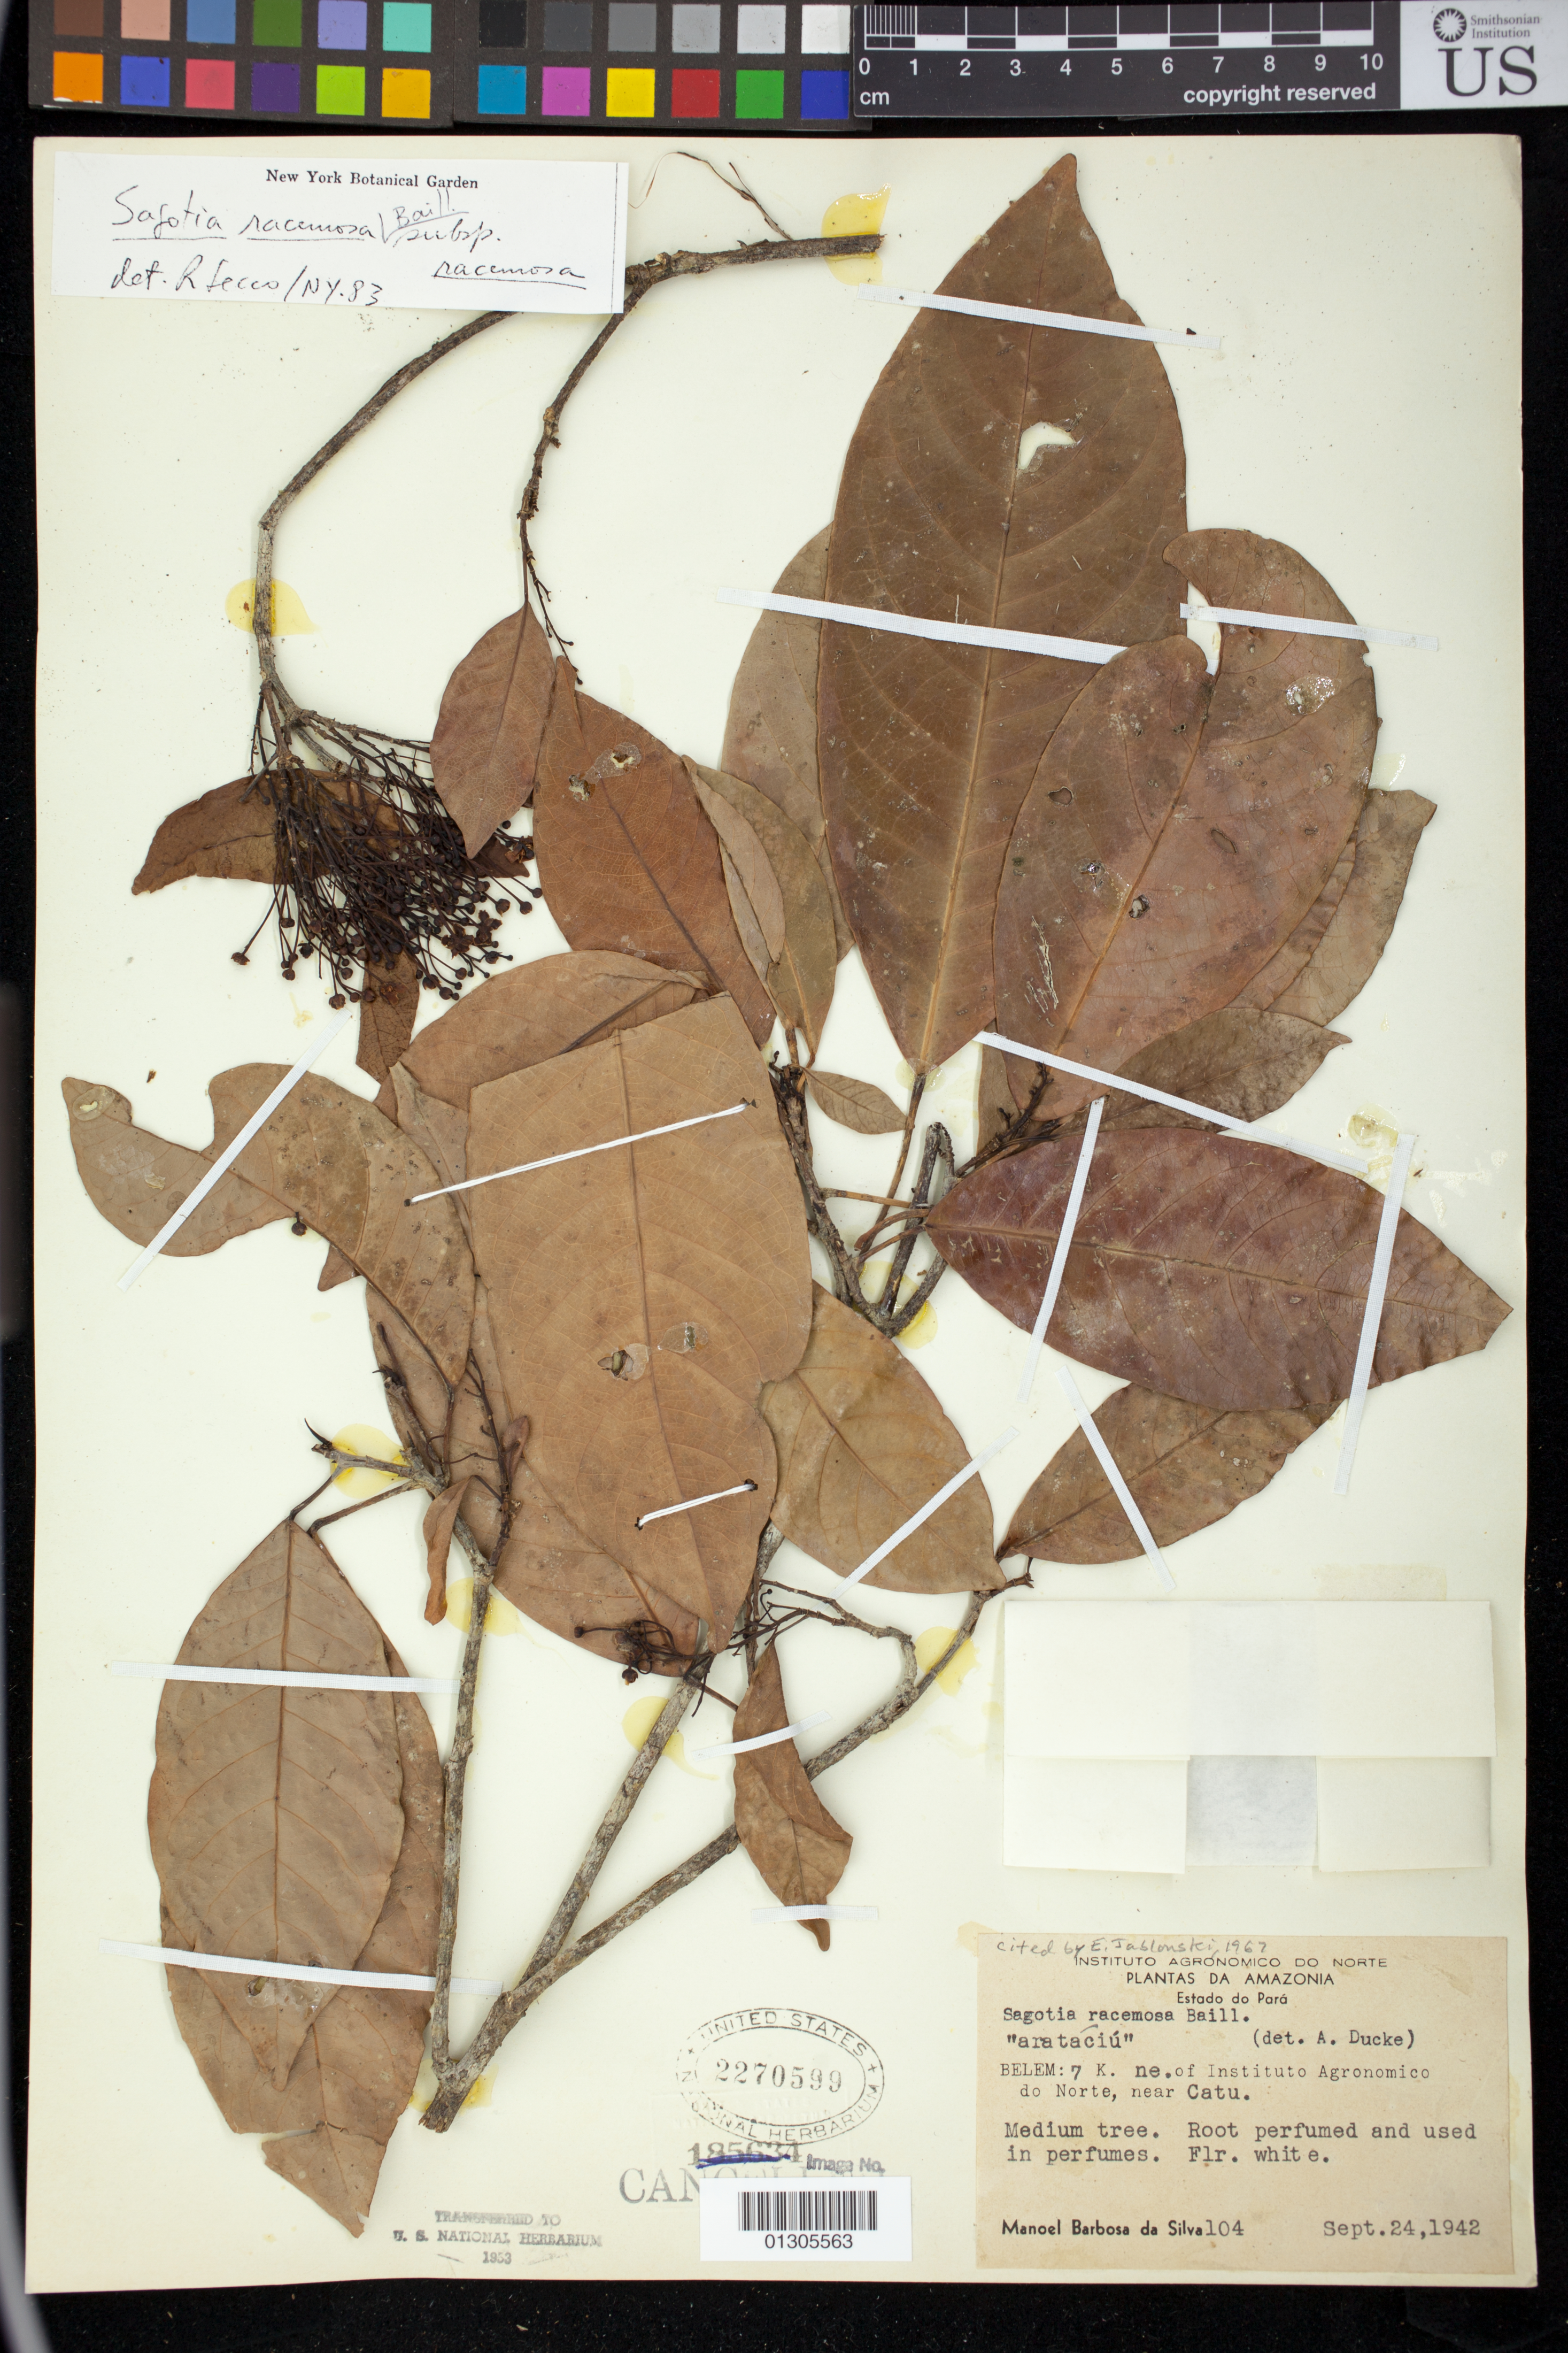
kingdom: Plantae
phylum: Tracheophyta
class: Magnoliopsida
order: Malpighiales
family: Euphorbiaceae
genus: Sagotia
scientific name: Sagotia racemosa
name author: Baill.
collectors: M. B. Silva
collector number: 104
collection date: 1942-09-24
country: Brazil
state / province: Pará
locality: Belem: 7 k. NE. of Instituto Agronomico do Norte, near Catu.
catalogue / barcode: US 2270599